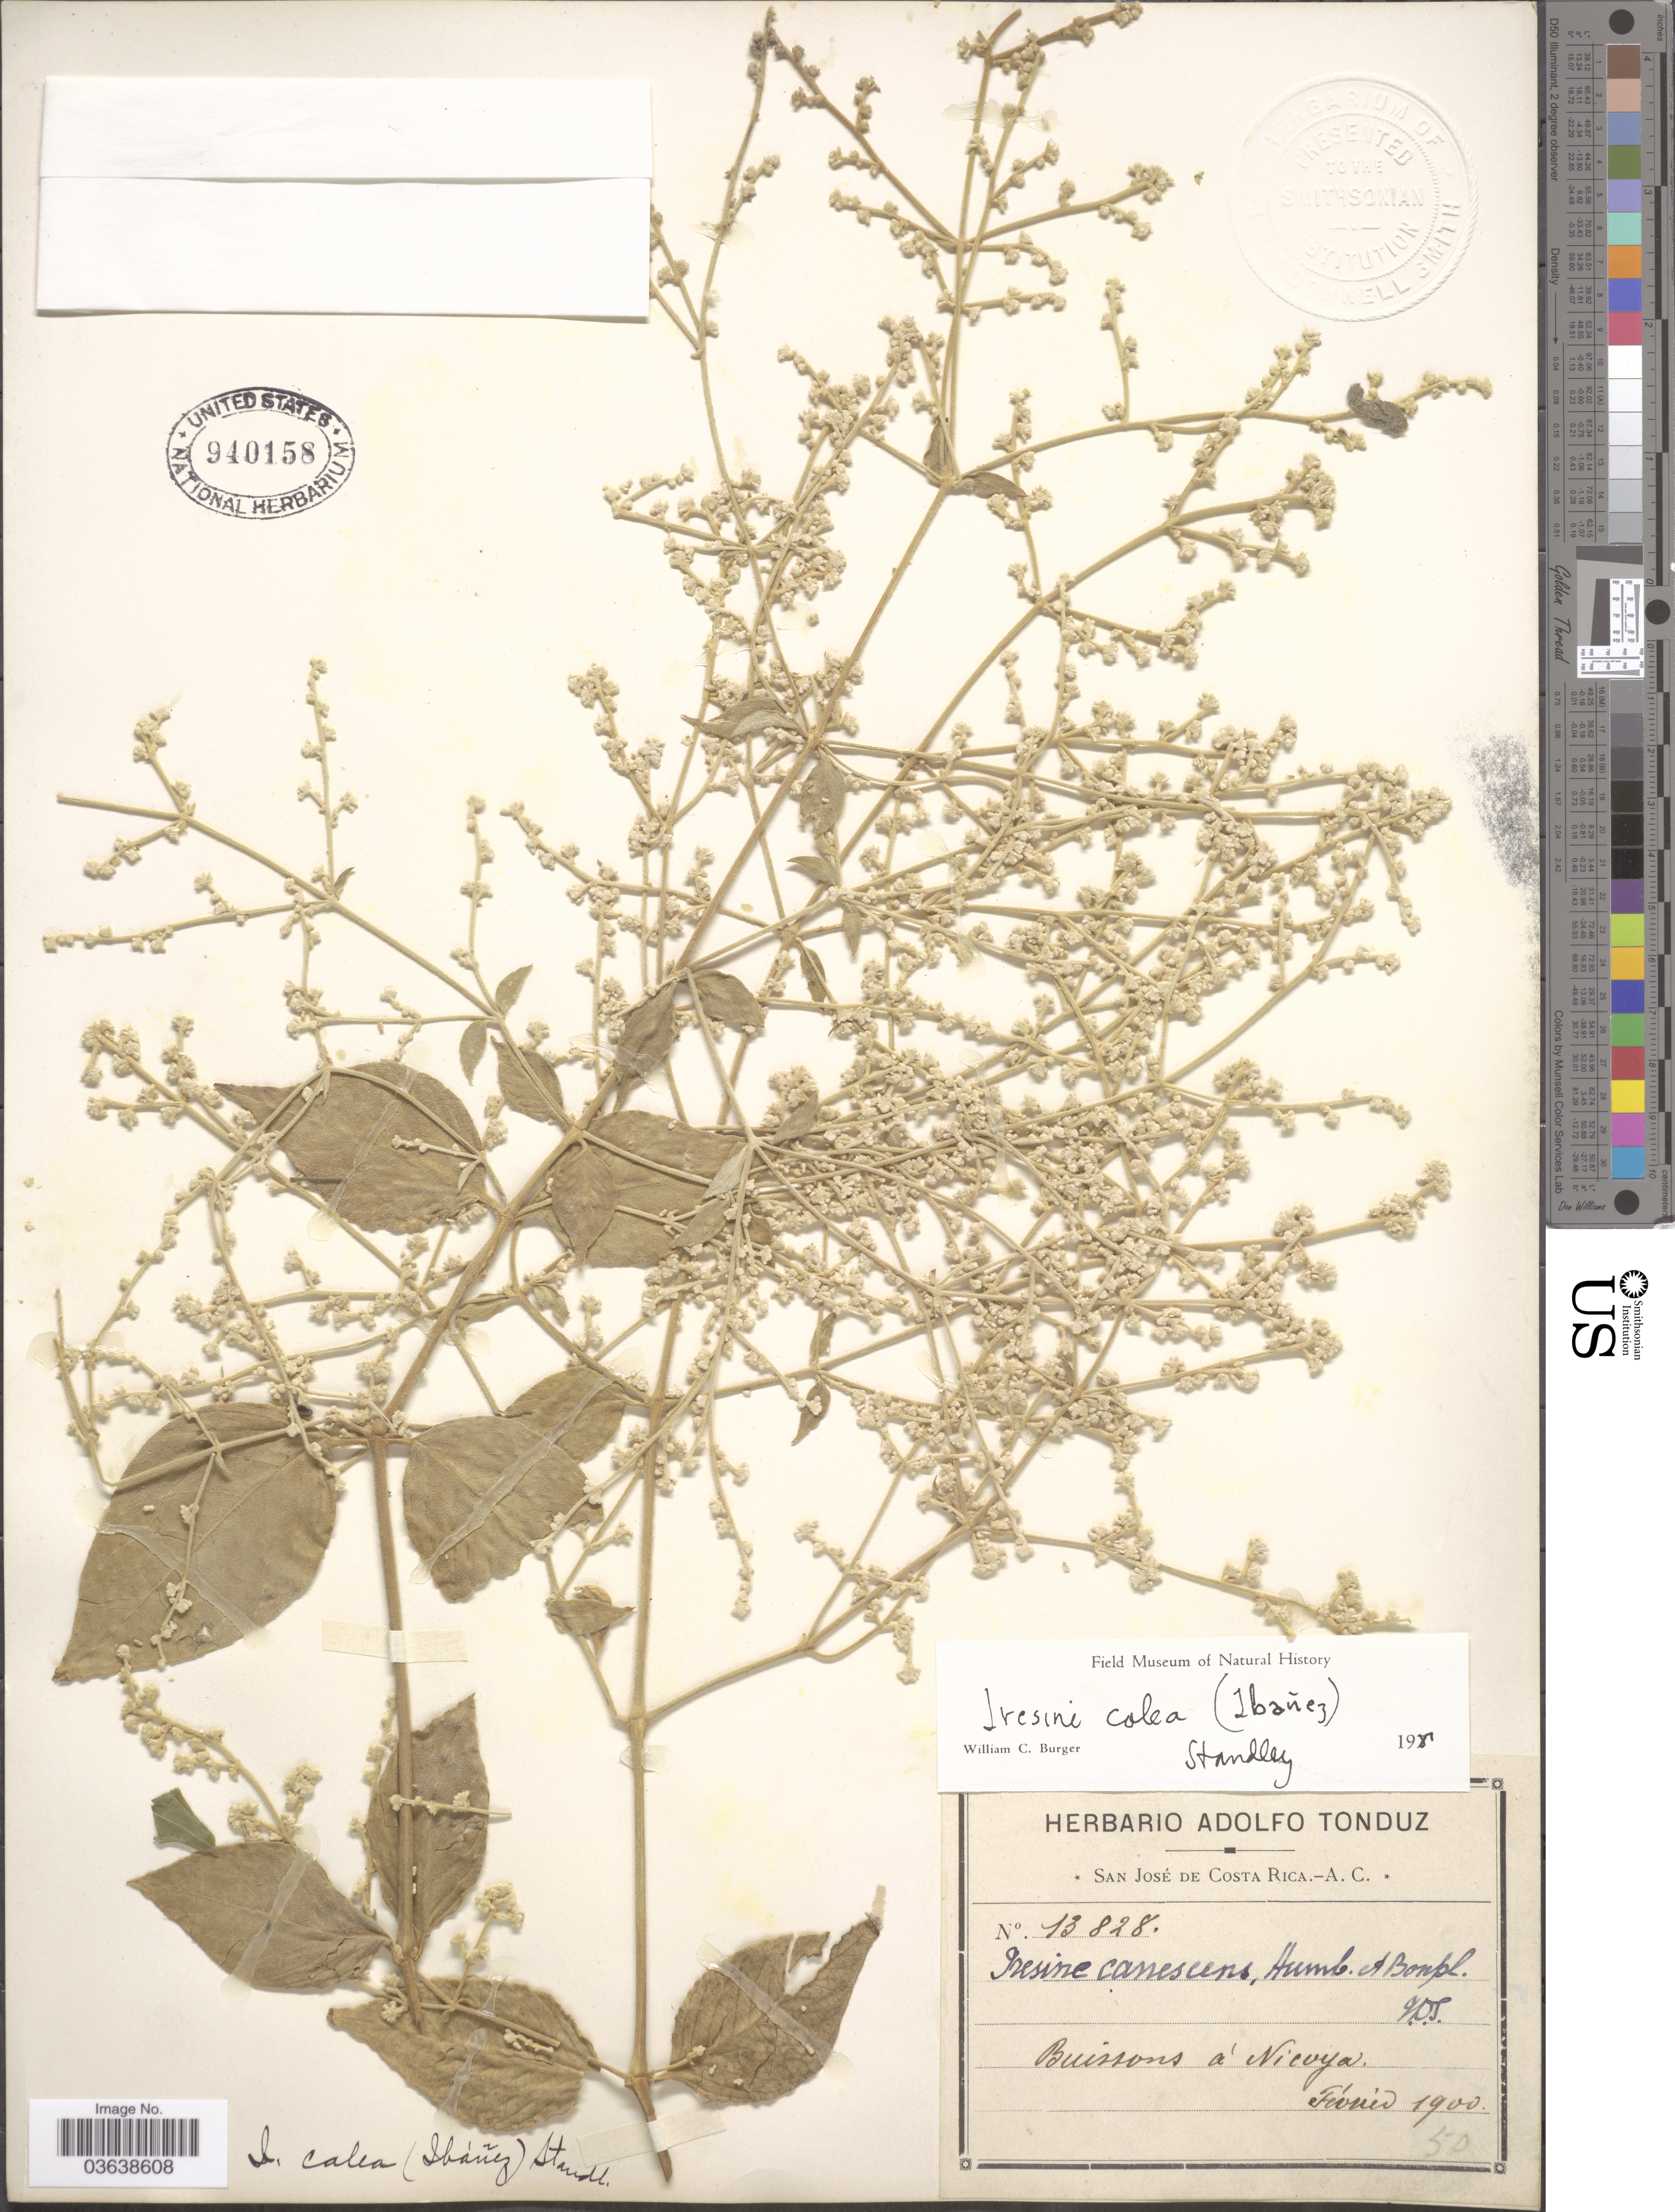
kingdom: Plantae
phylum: Tracheophyta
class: Magnoliopsida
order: Caryophyllales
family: Amaranthaceae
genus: Iresine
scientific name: Iresine calea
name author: (Ibáñez) Standl.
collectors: ex Herb. Adolfo Tonduz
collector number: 13828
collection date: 1900-02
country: Costa Rica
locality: Buissons á Nicoya.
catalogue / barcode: US 940158